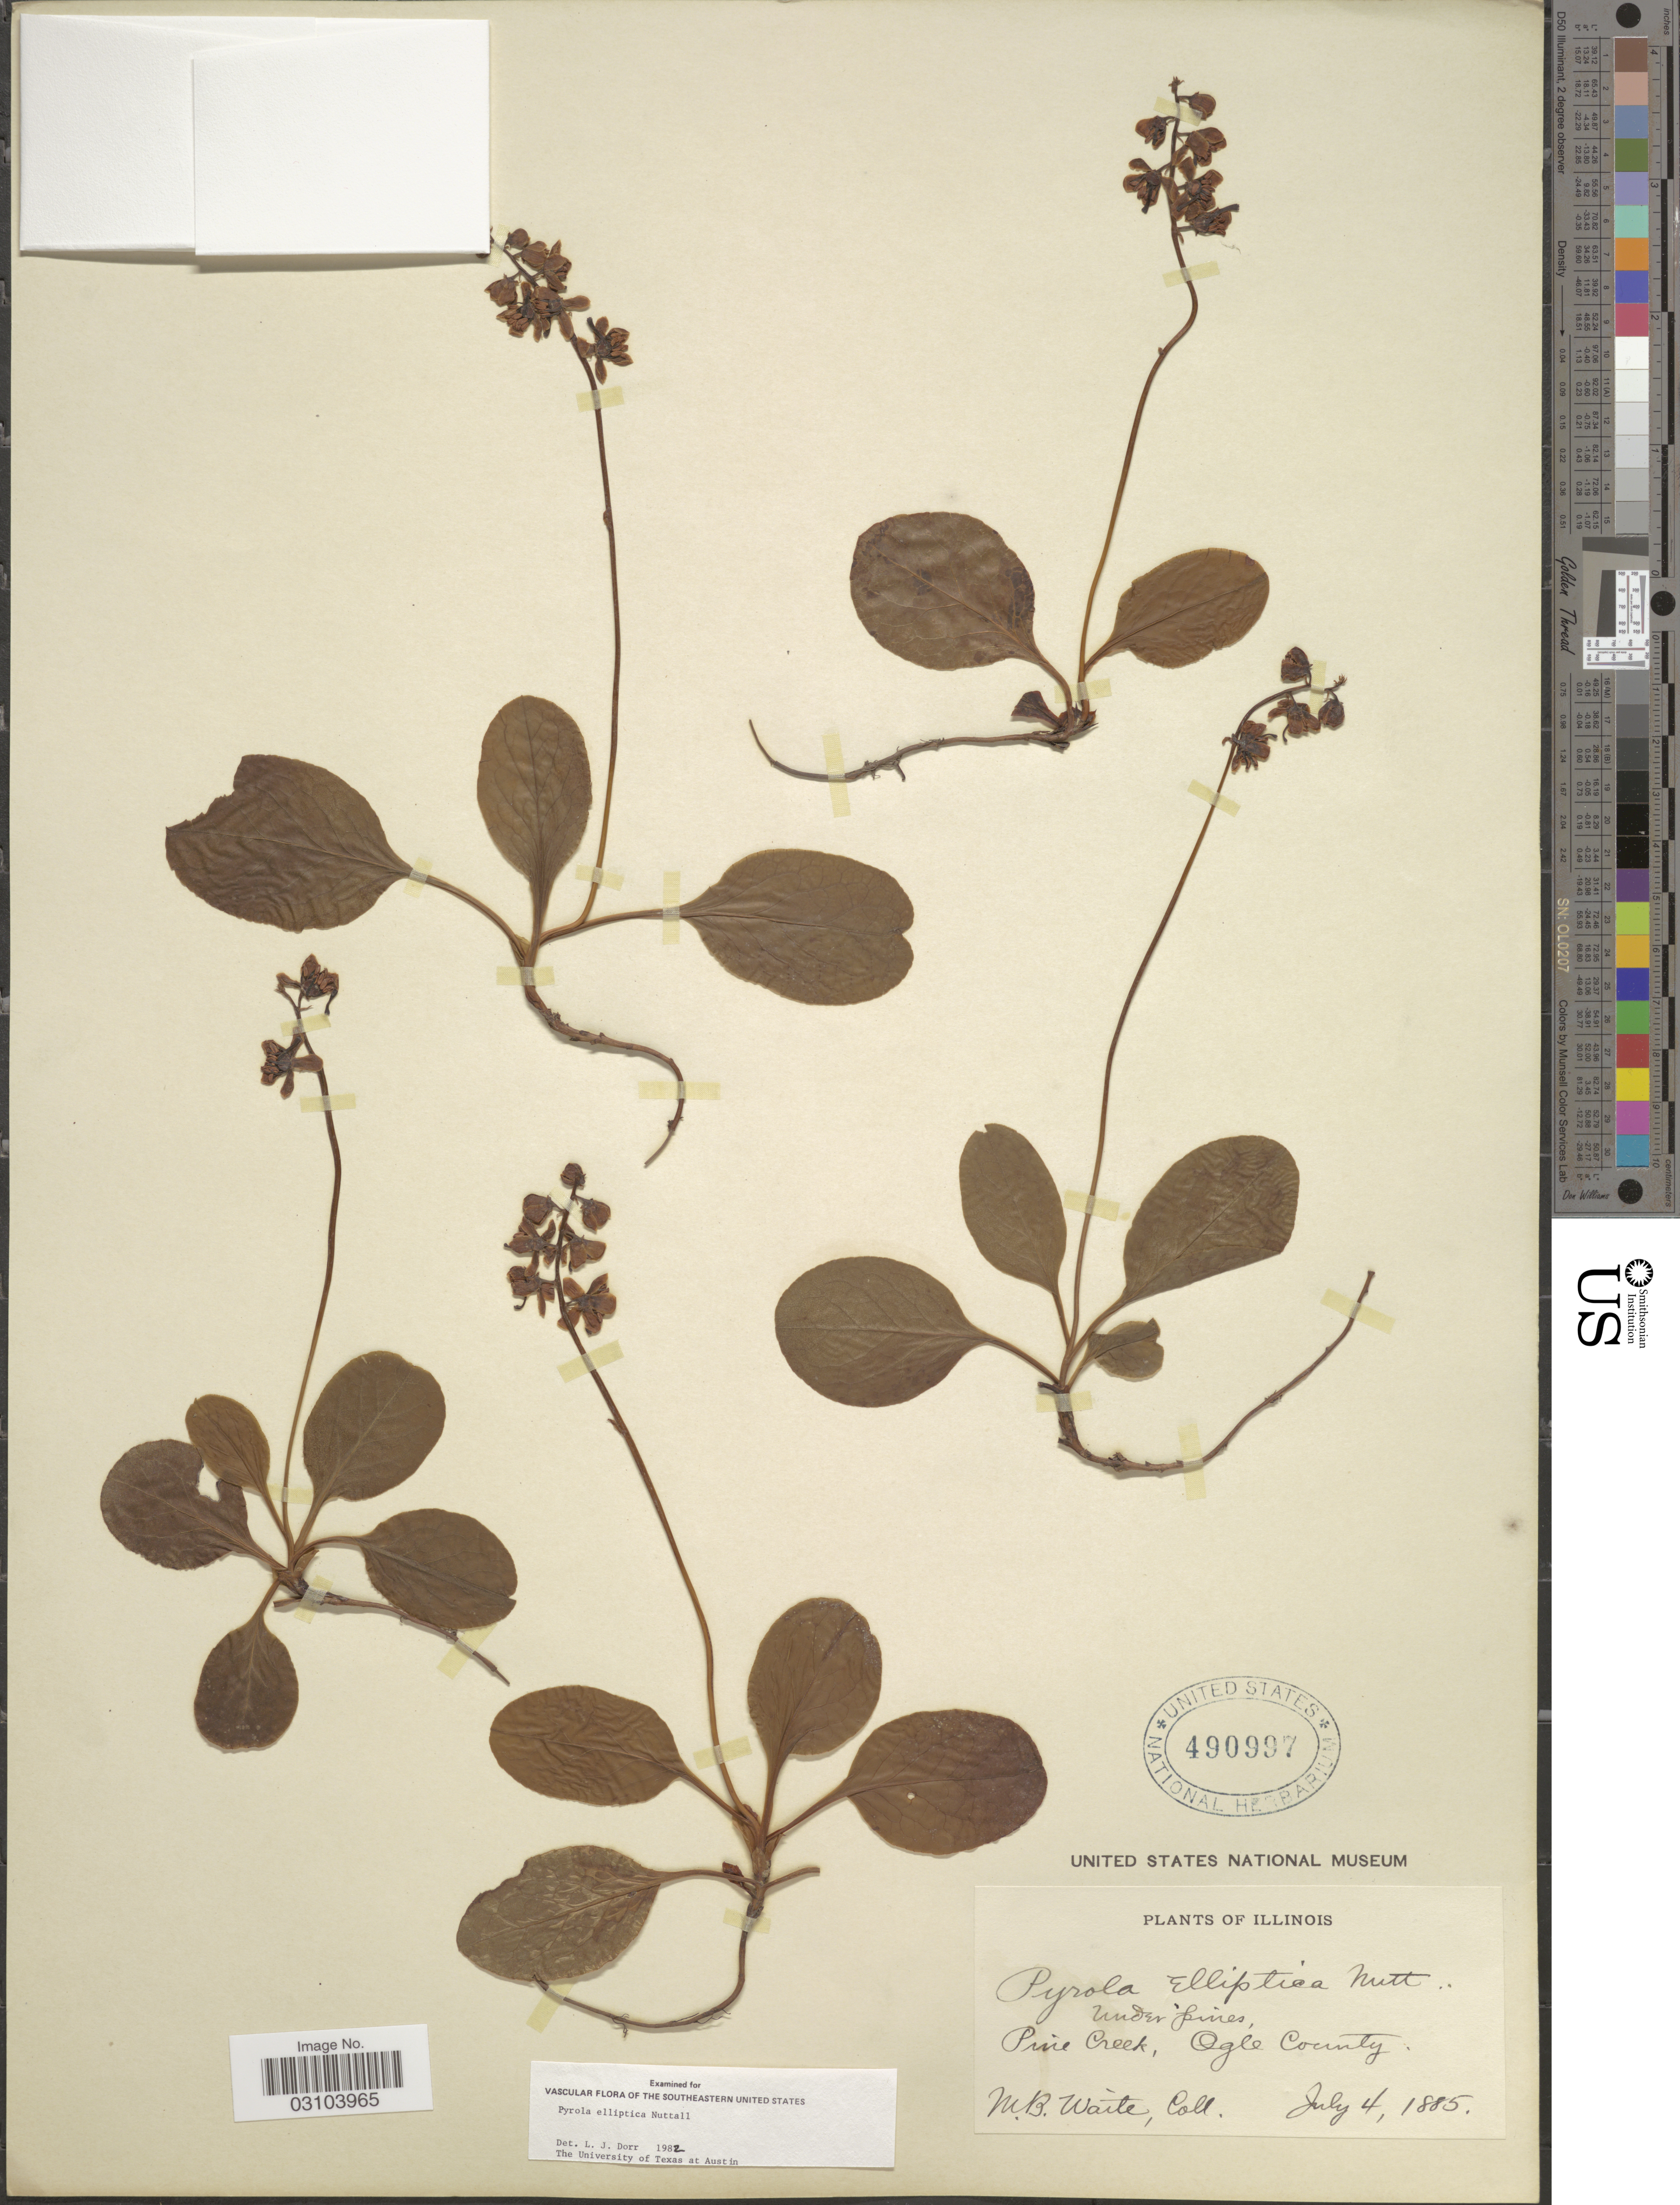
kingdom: Plantae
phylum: Tracheophyta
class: Magnoliopsida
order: Ericales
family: Ericaceae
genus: Pyrola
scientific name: Pyrola elliptica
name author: Nutt.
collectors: M. B. Waite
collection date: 1885-07-04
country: United States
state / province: Illinois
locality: Pine Creek, Ogle County.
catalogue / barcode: US 490997